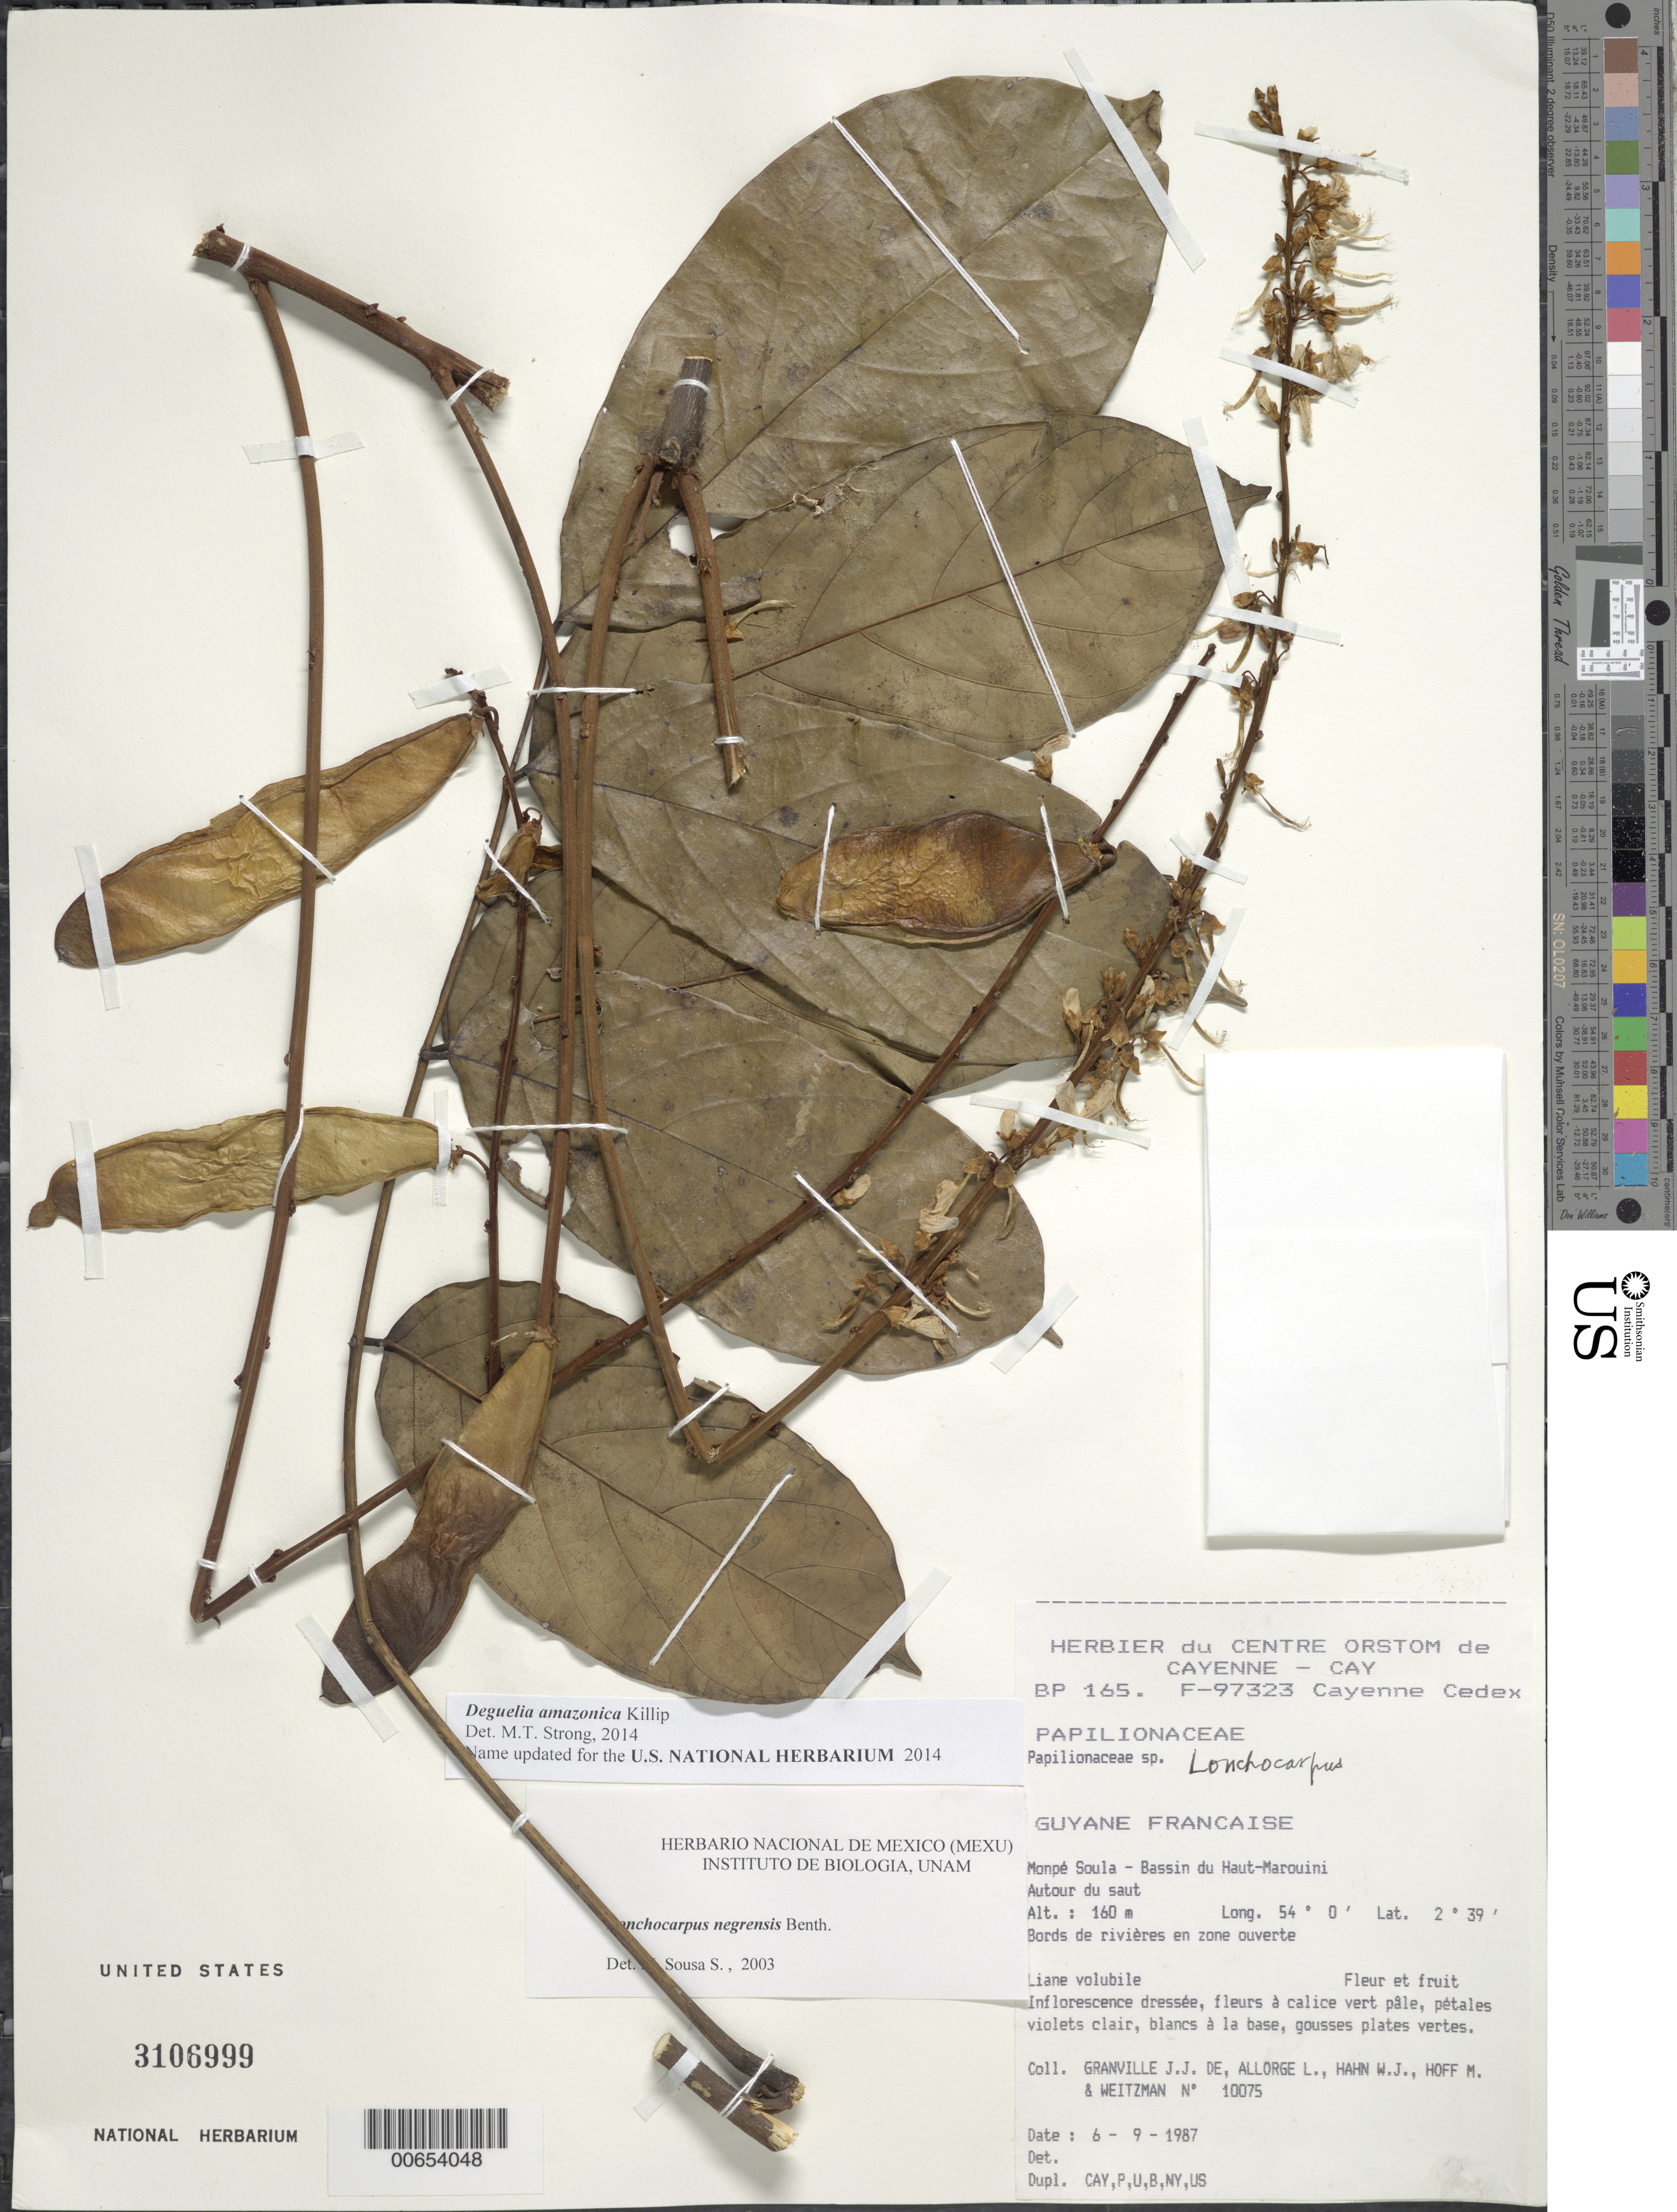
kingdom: Plantae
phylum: Tracheophyta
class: Magnoliopsida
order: Fabales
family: Fabaceae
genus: Deguelia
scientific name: Deguelia amazonica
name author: Killip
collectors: J.-J. de Granville, L. Allorge, W. J. Hahn, M. Hoff & A. L. Weitzman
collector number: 10075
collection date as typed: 6-Sep-87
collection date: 1987-09-06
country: French Guiana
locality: Monpé Soula, Bassin du Haut-Marouini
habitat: Along river, open area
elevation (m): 160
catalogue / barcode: US 3106999